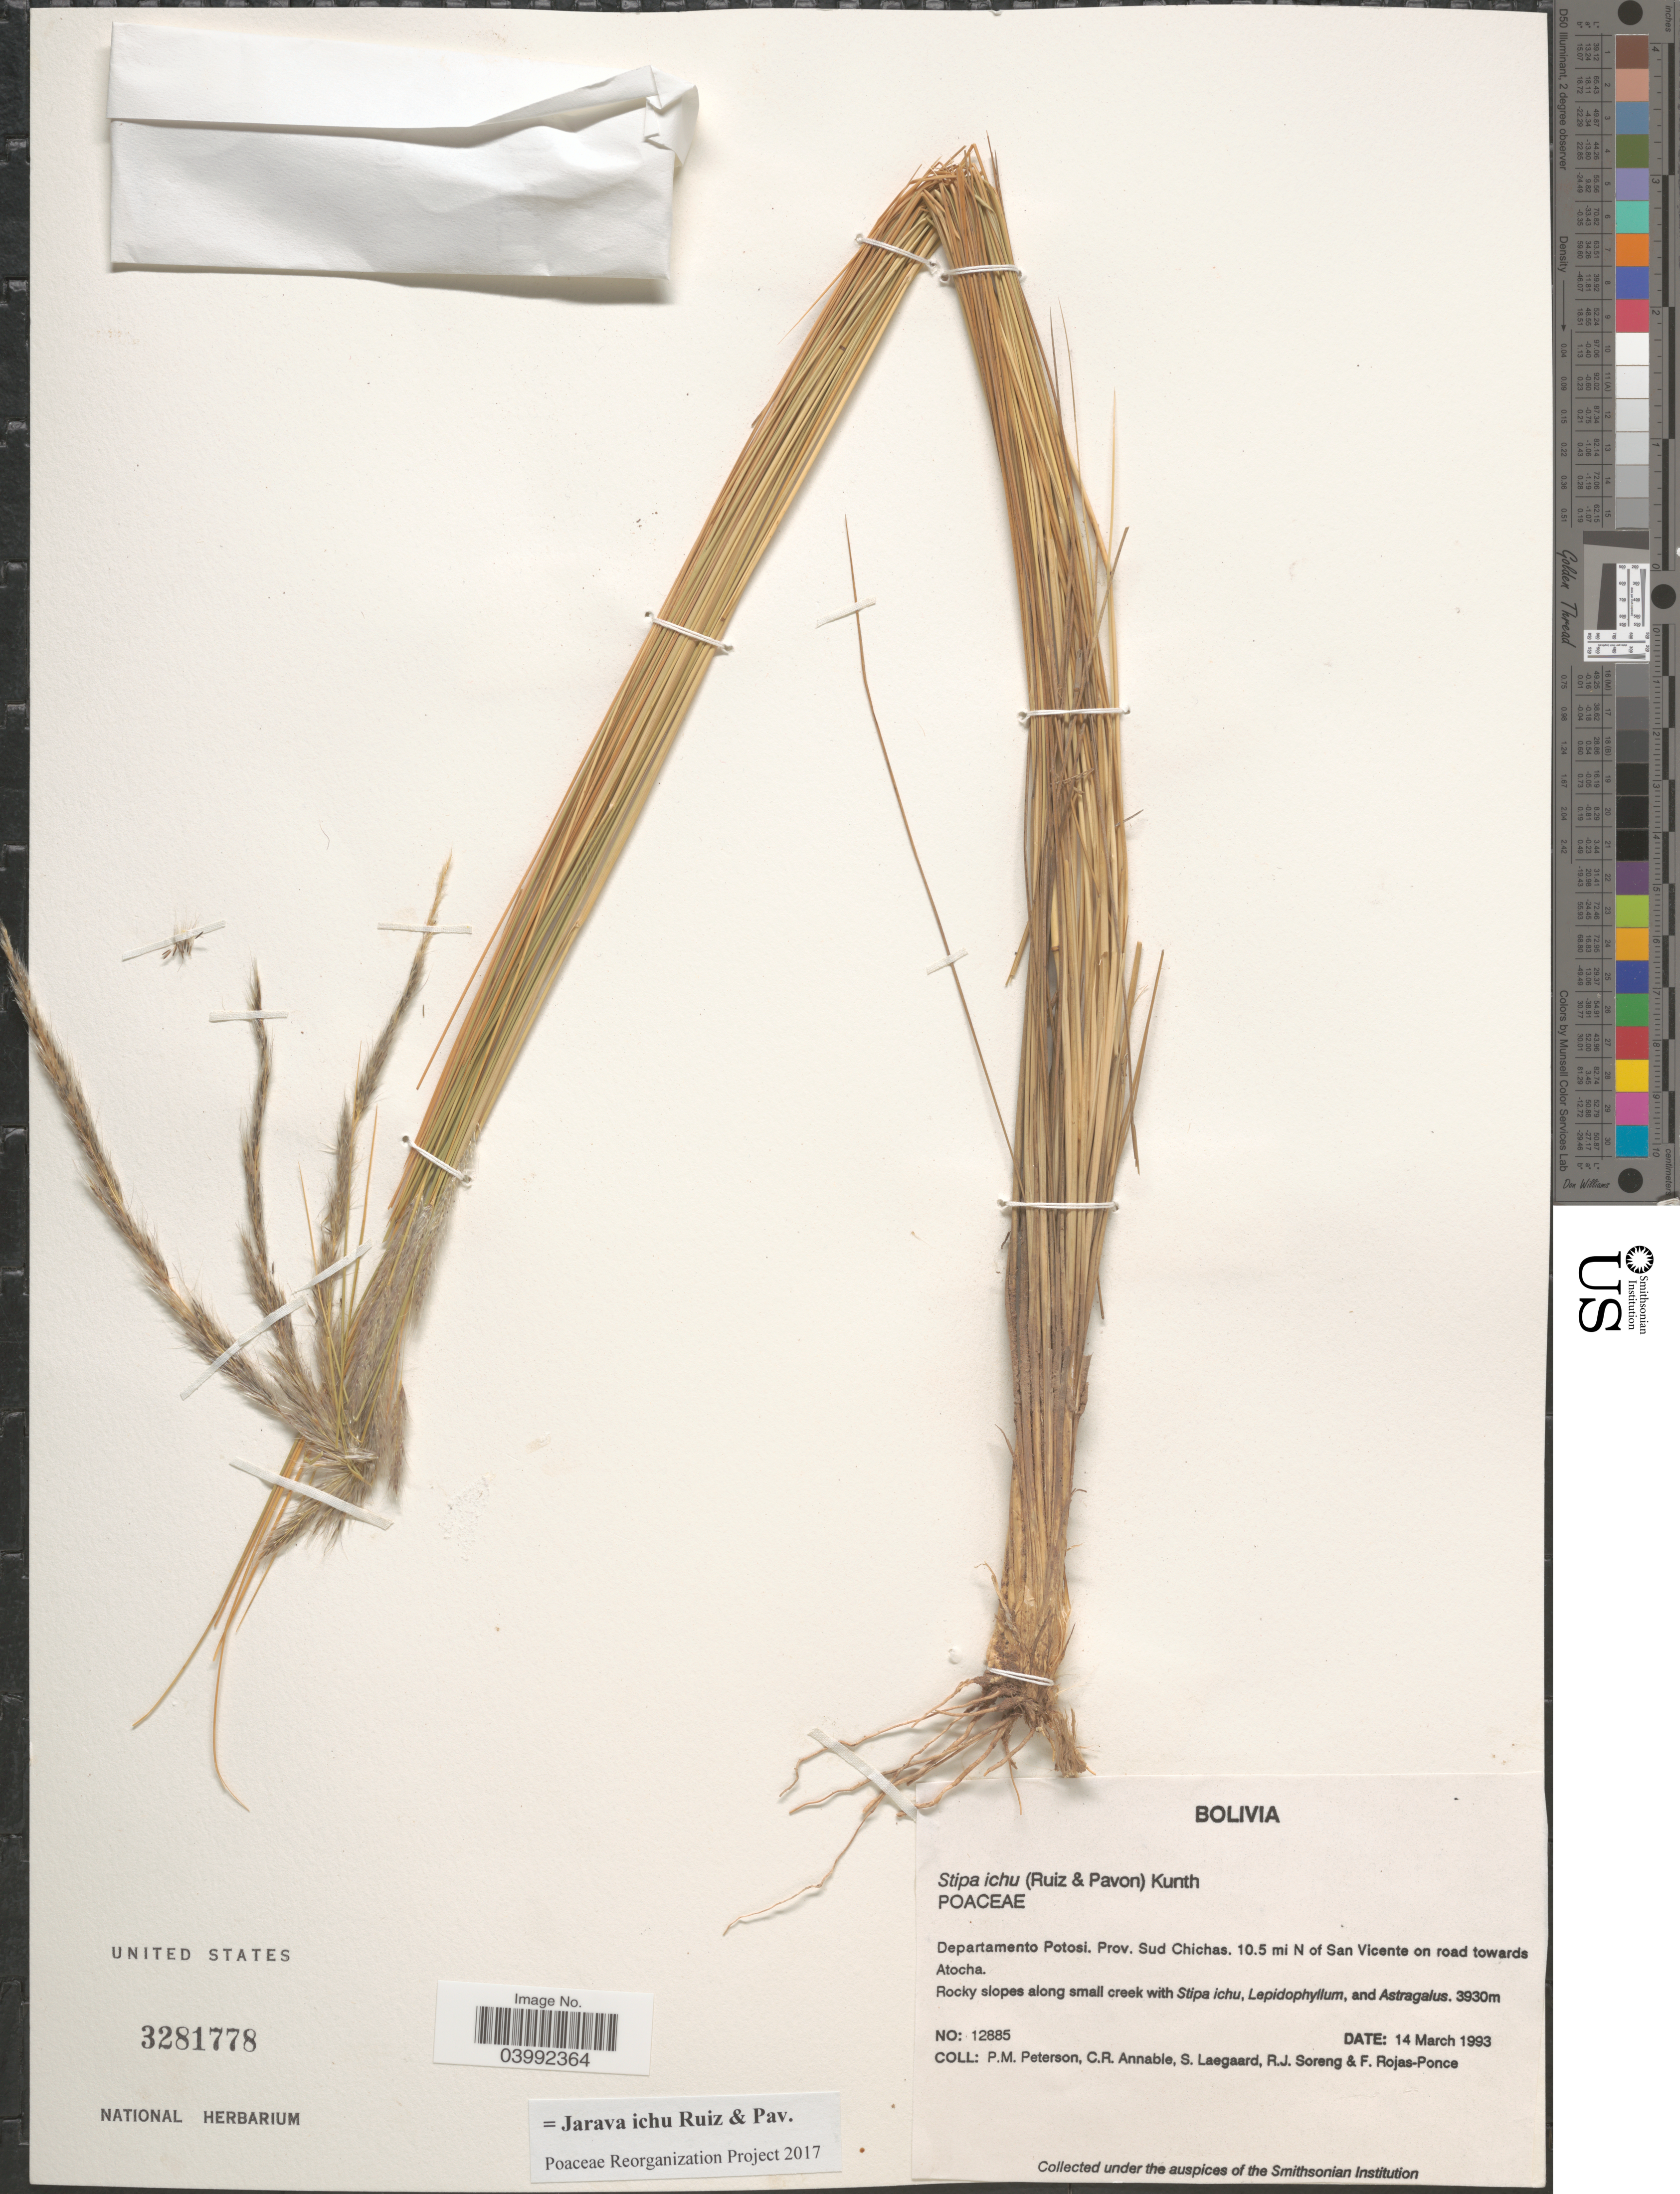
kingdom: Plantae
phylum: Tracheophyta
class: Liliopsida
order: Poales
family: Poaceae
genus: Jarava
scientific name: Jarava ichu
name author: Ruiz & Pav.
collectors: P. M. Peterson, C. R. Annable, S. Lægaard, R. J. Soreng & F. Rojas-Ponce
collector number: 12885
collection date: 1993-03-14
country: Bolivia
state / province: Potosi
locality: Departamento Potosi. Prov. Sud Chichas. 10.5 mi N of San Vicente on road towards Atocha.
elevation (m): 3930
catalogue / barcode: US 3281778